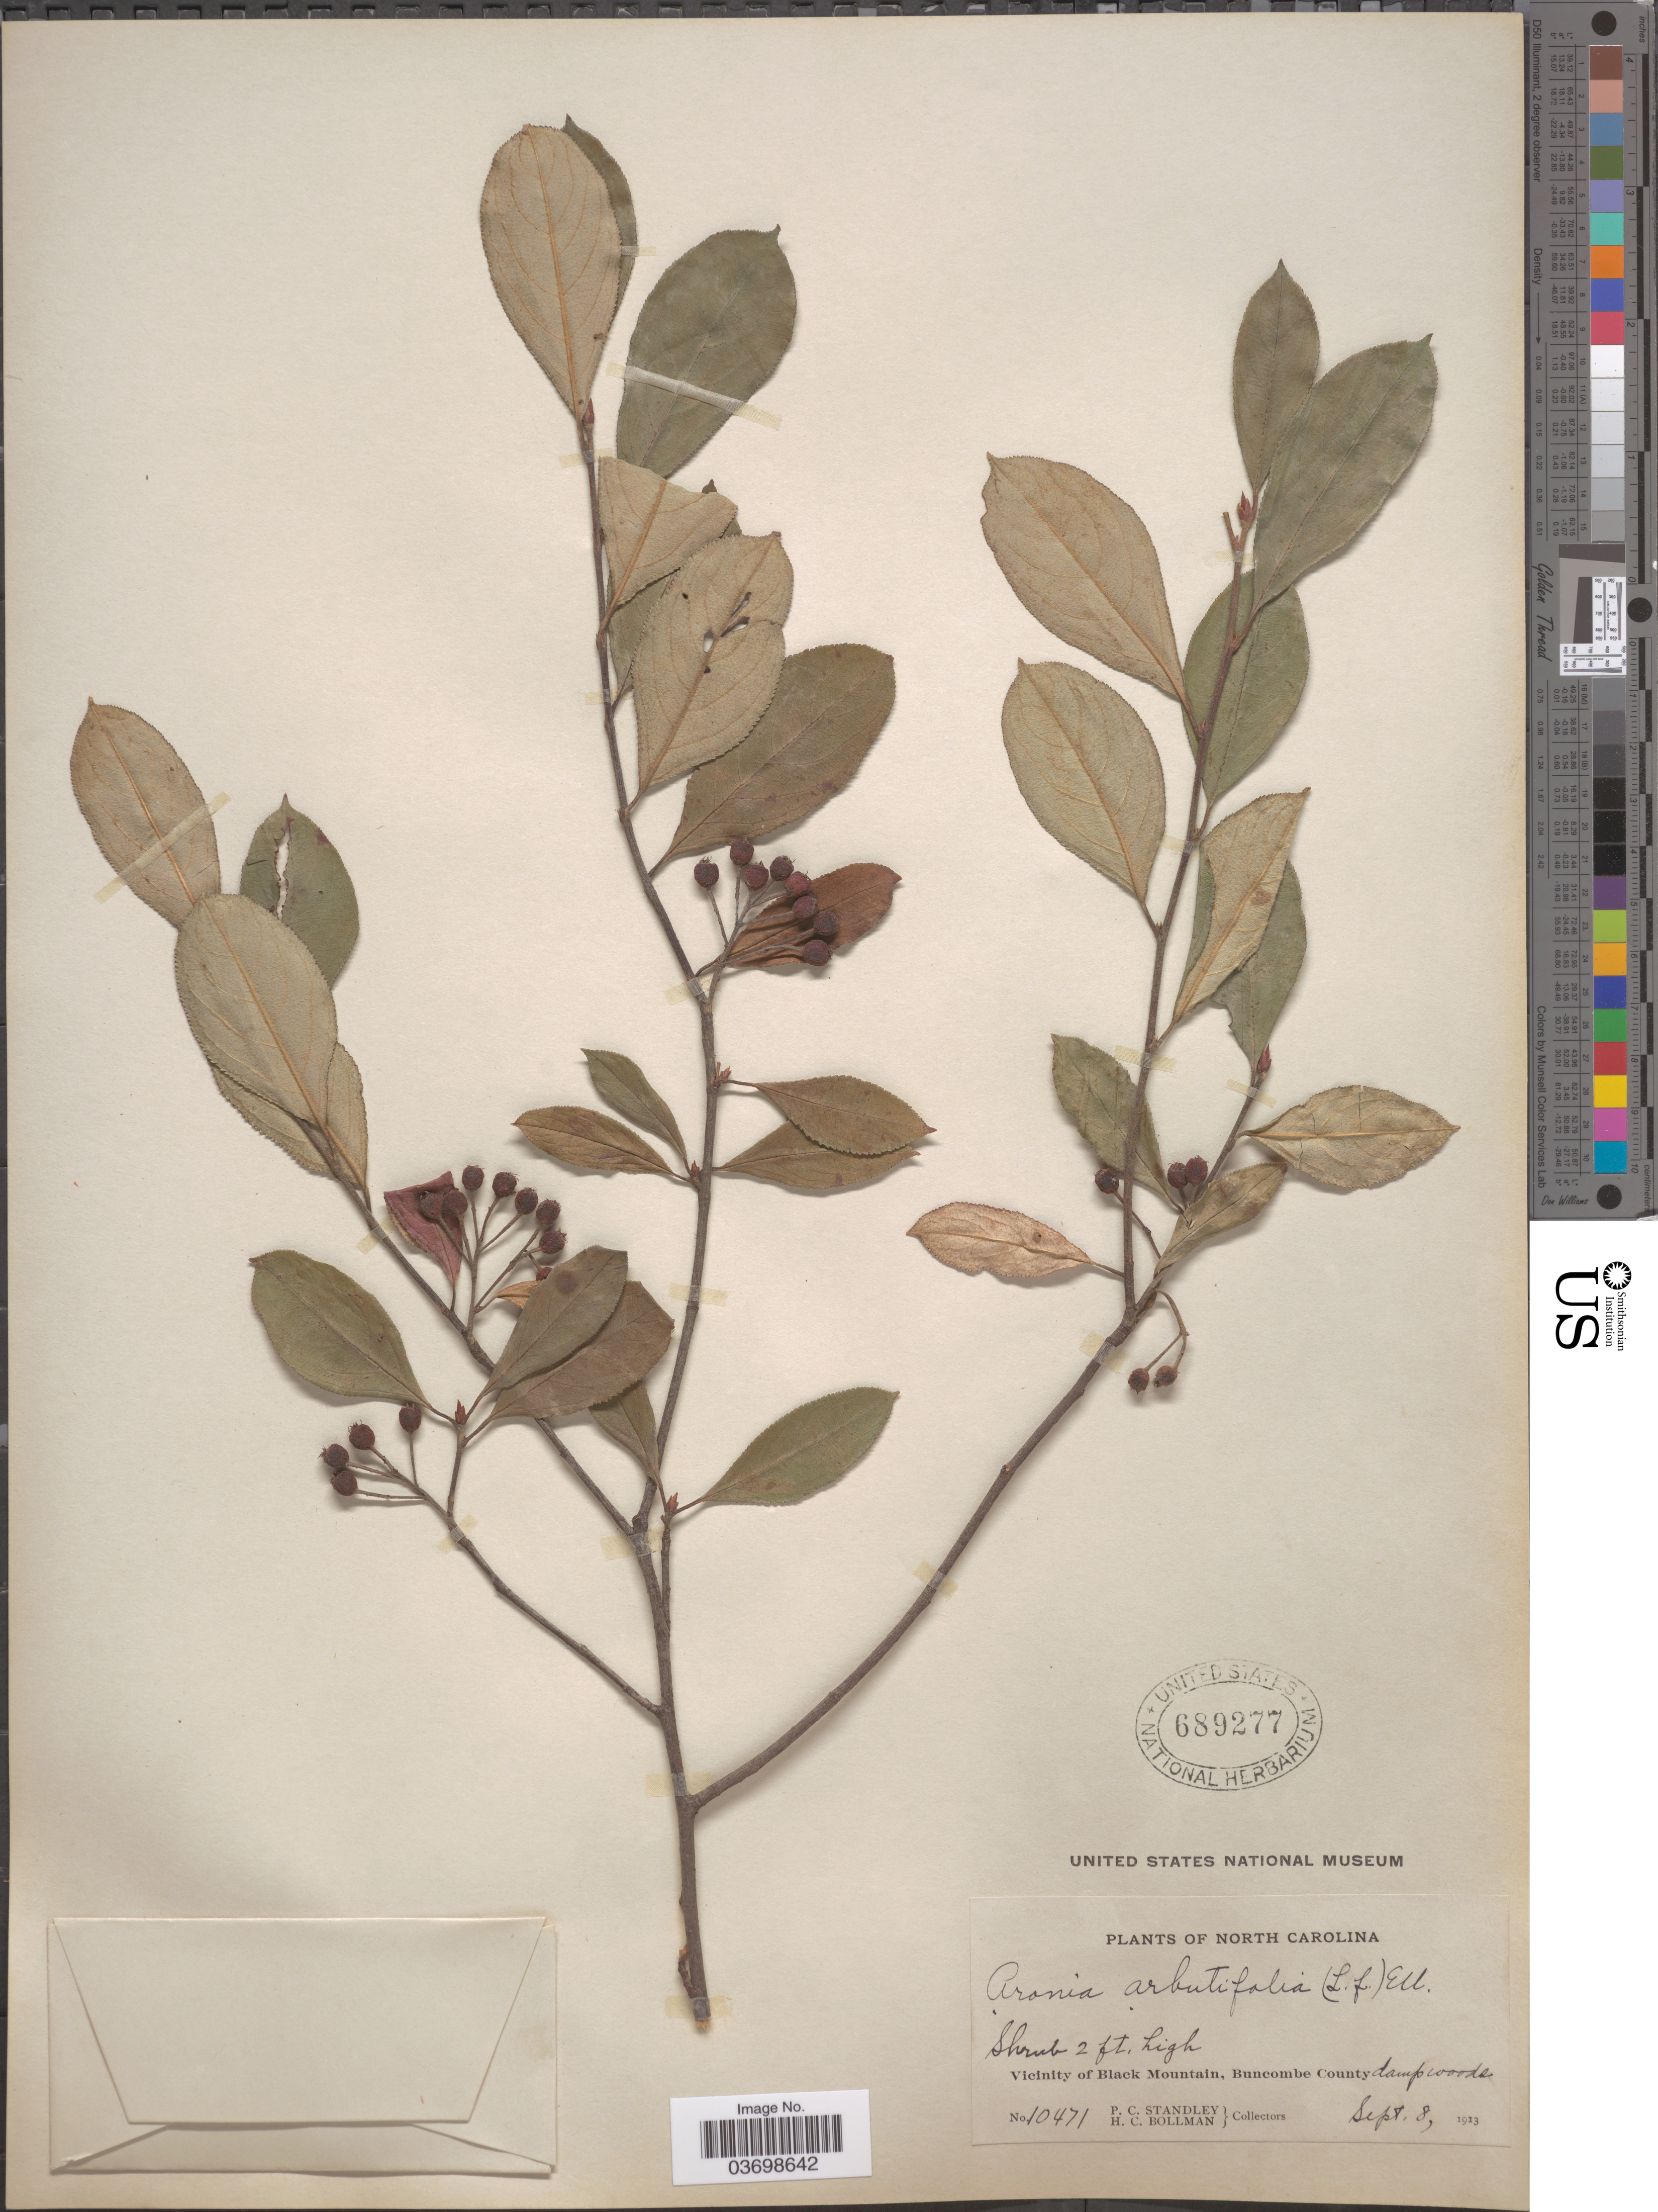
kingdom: Plantae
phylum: Tracheophyta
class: Magnoliopsida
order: Rosales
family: Rosaceae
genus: Aronia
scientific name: Aronia arbutifolia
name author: (L.) Pers.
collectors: P. C. Standley & H. C. Bollman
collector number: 10471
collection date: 1913-09-08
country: United States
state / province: North Carolina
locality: Vicinity of Black Mountain, Buncombe County.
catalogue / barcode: US 689277